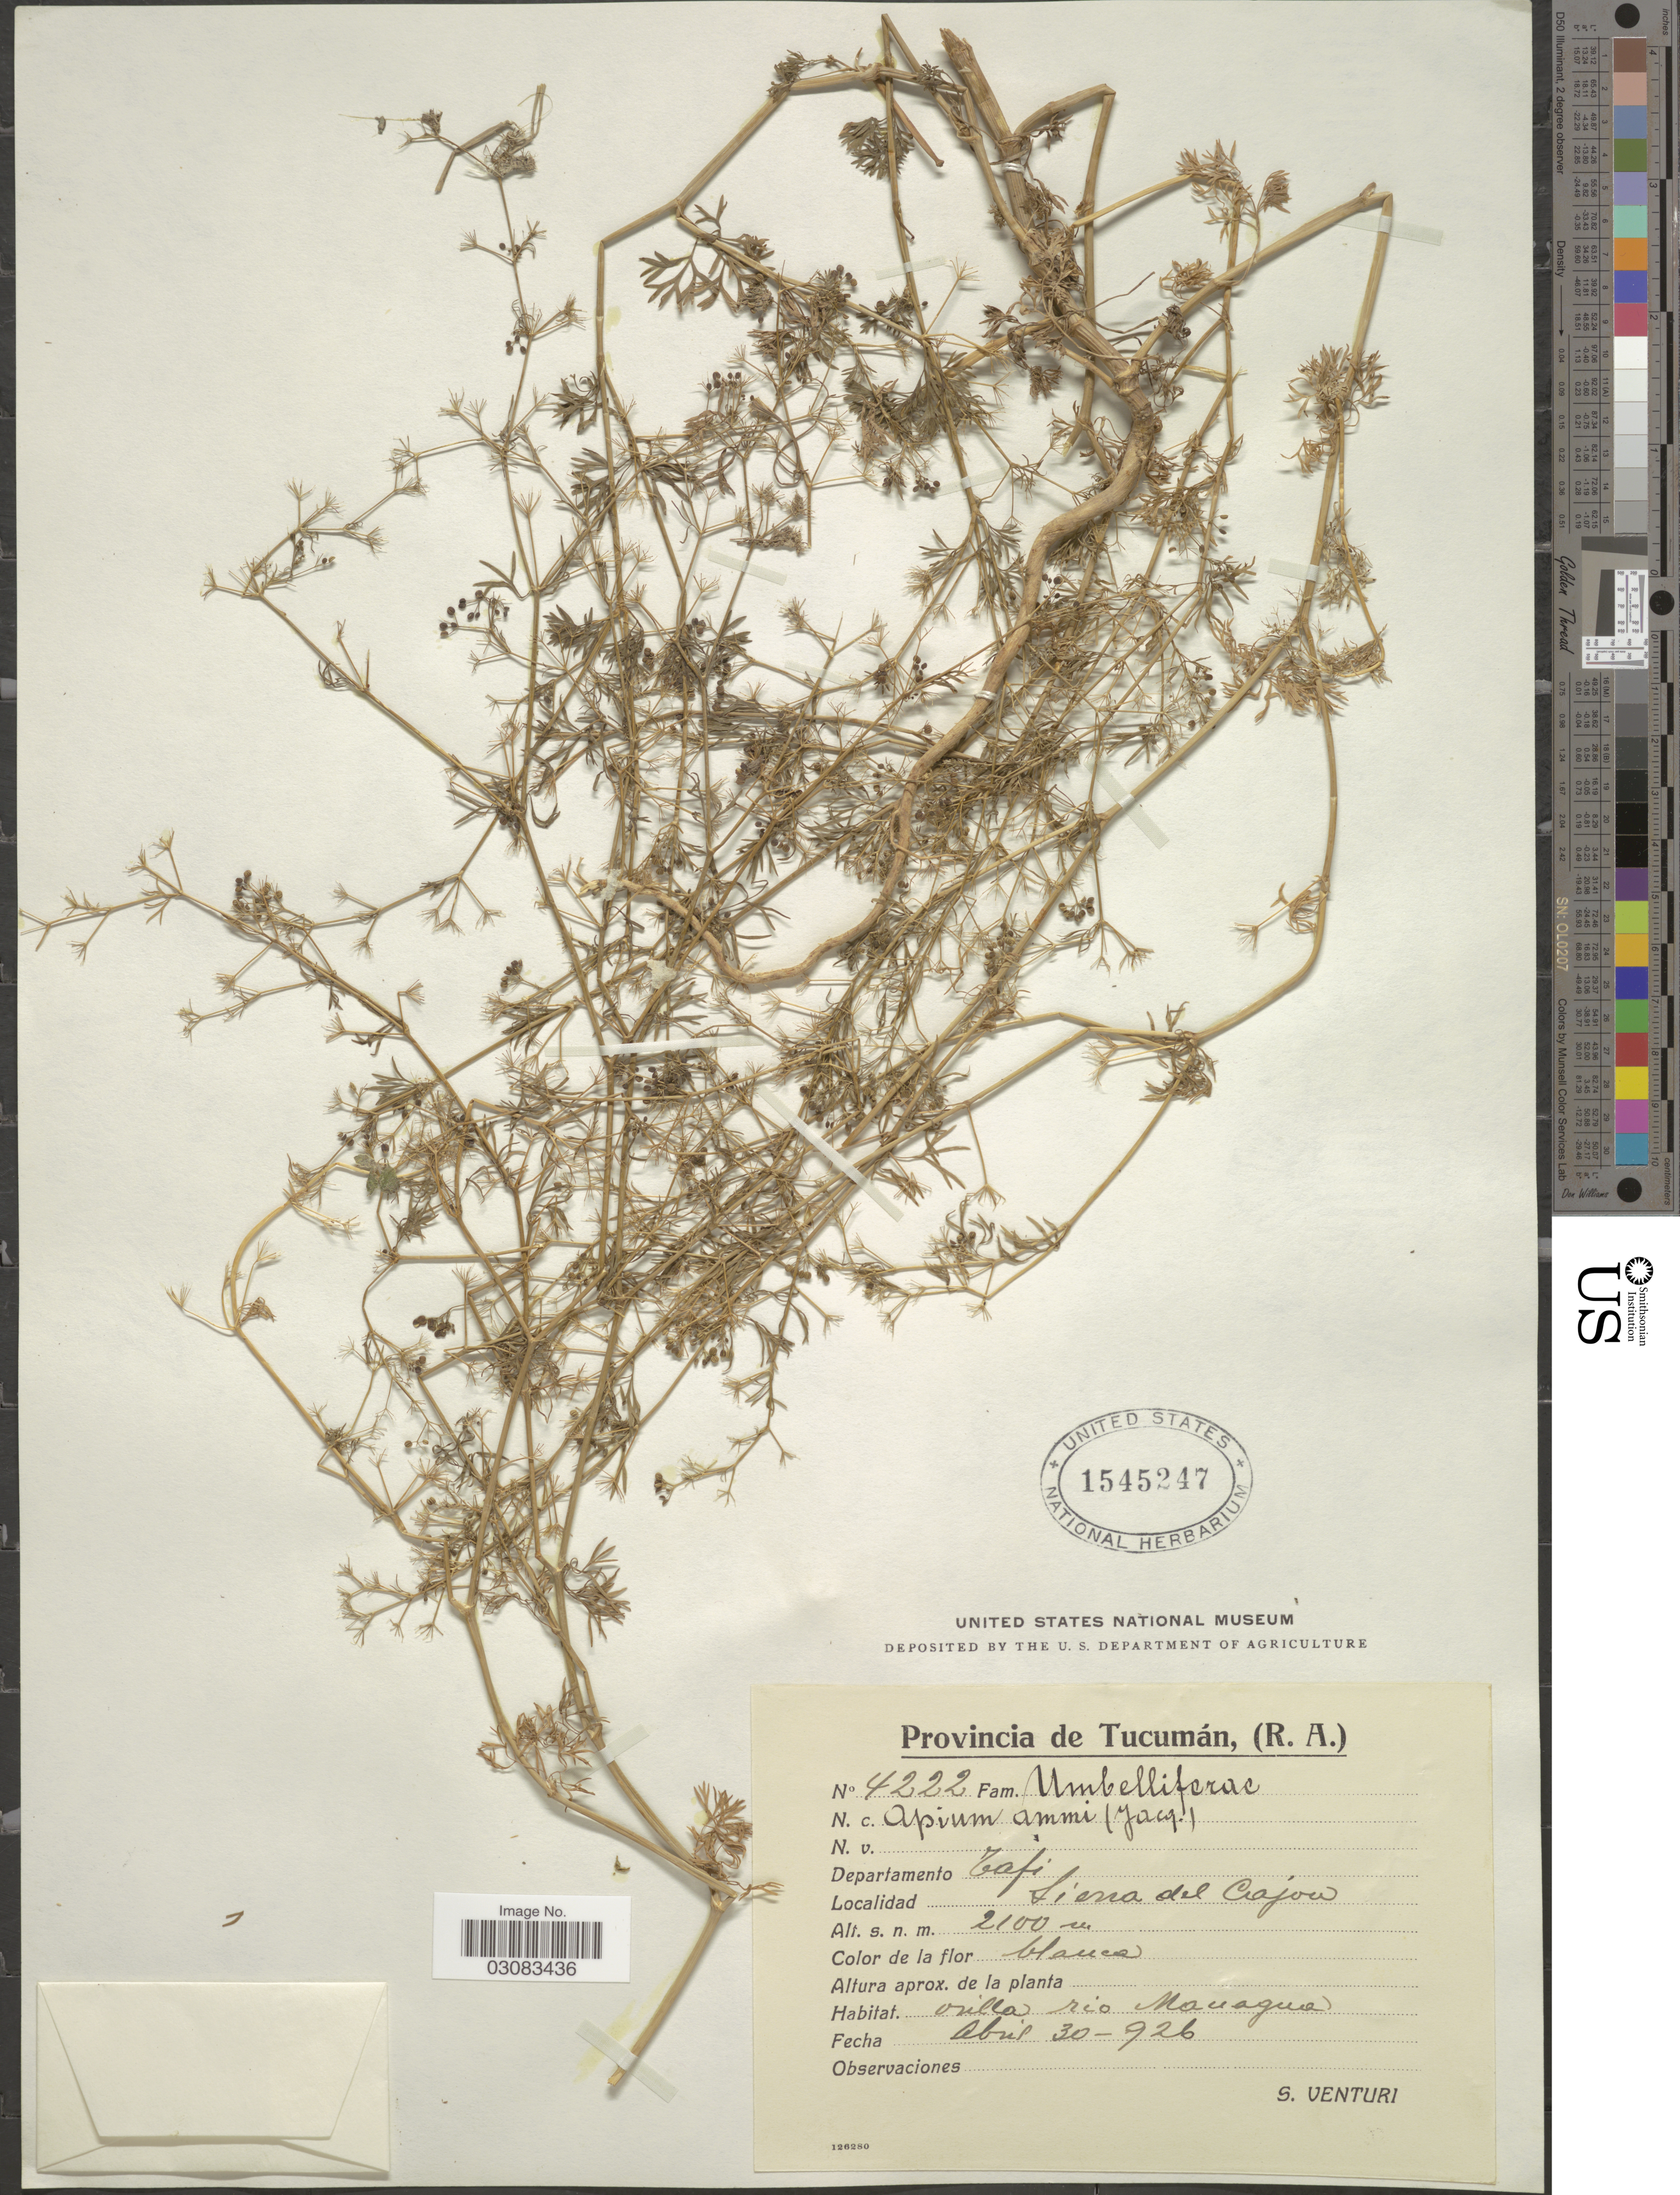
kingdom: Plantae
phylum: Tracheophyta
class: Magnoliopsida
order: Apiales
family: Apiaceae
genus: Cyclospermum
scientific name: Cyclospermum leptophyllum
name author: (Pers.) Sprague ex Britton & P. Wilson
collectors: S. Venturi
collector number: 4222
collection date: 1926-04-30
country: Argentina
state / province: Tucuman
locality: Departamento Tafi. Sierra del Cajon.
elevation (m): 2100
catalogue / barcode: US 1545247